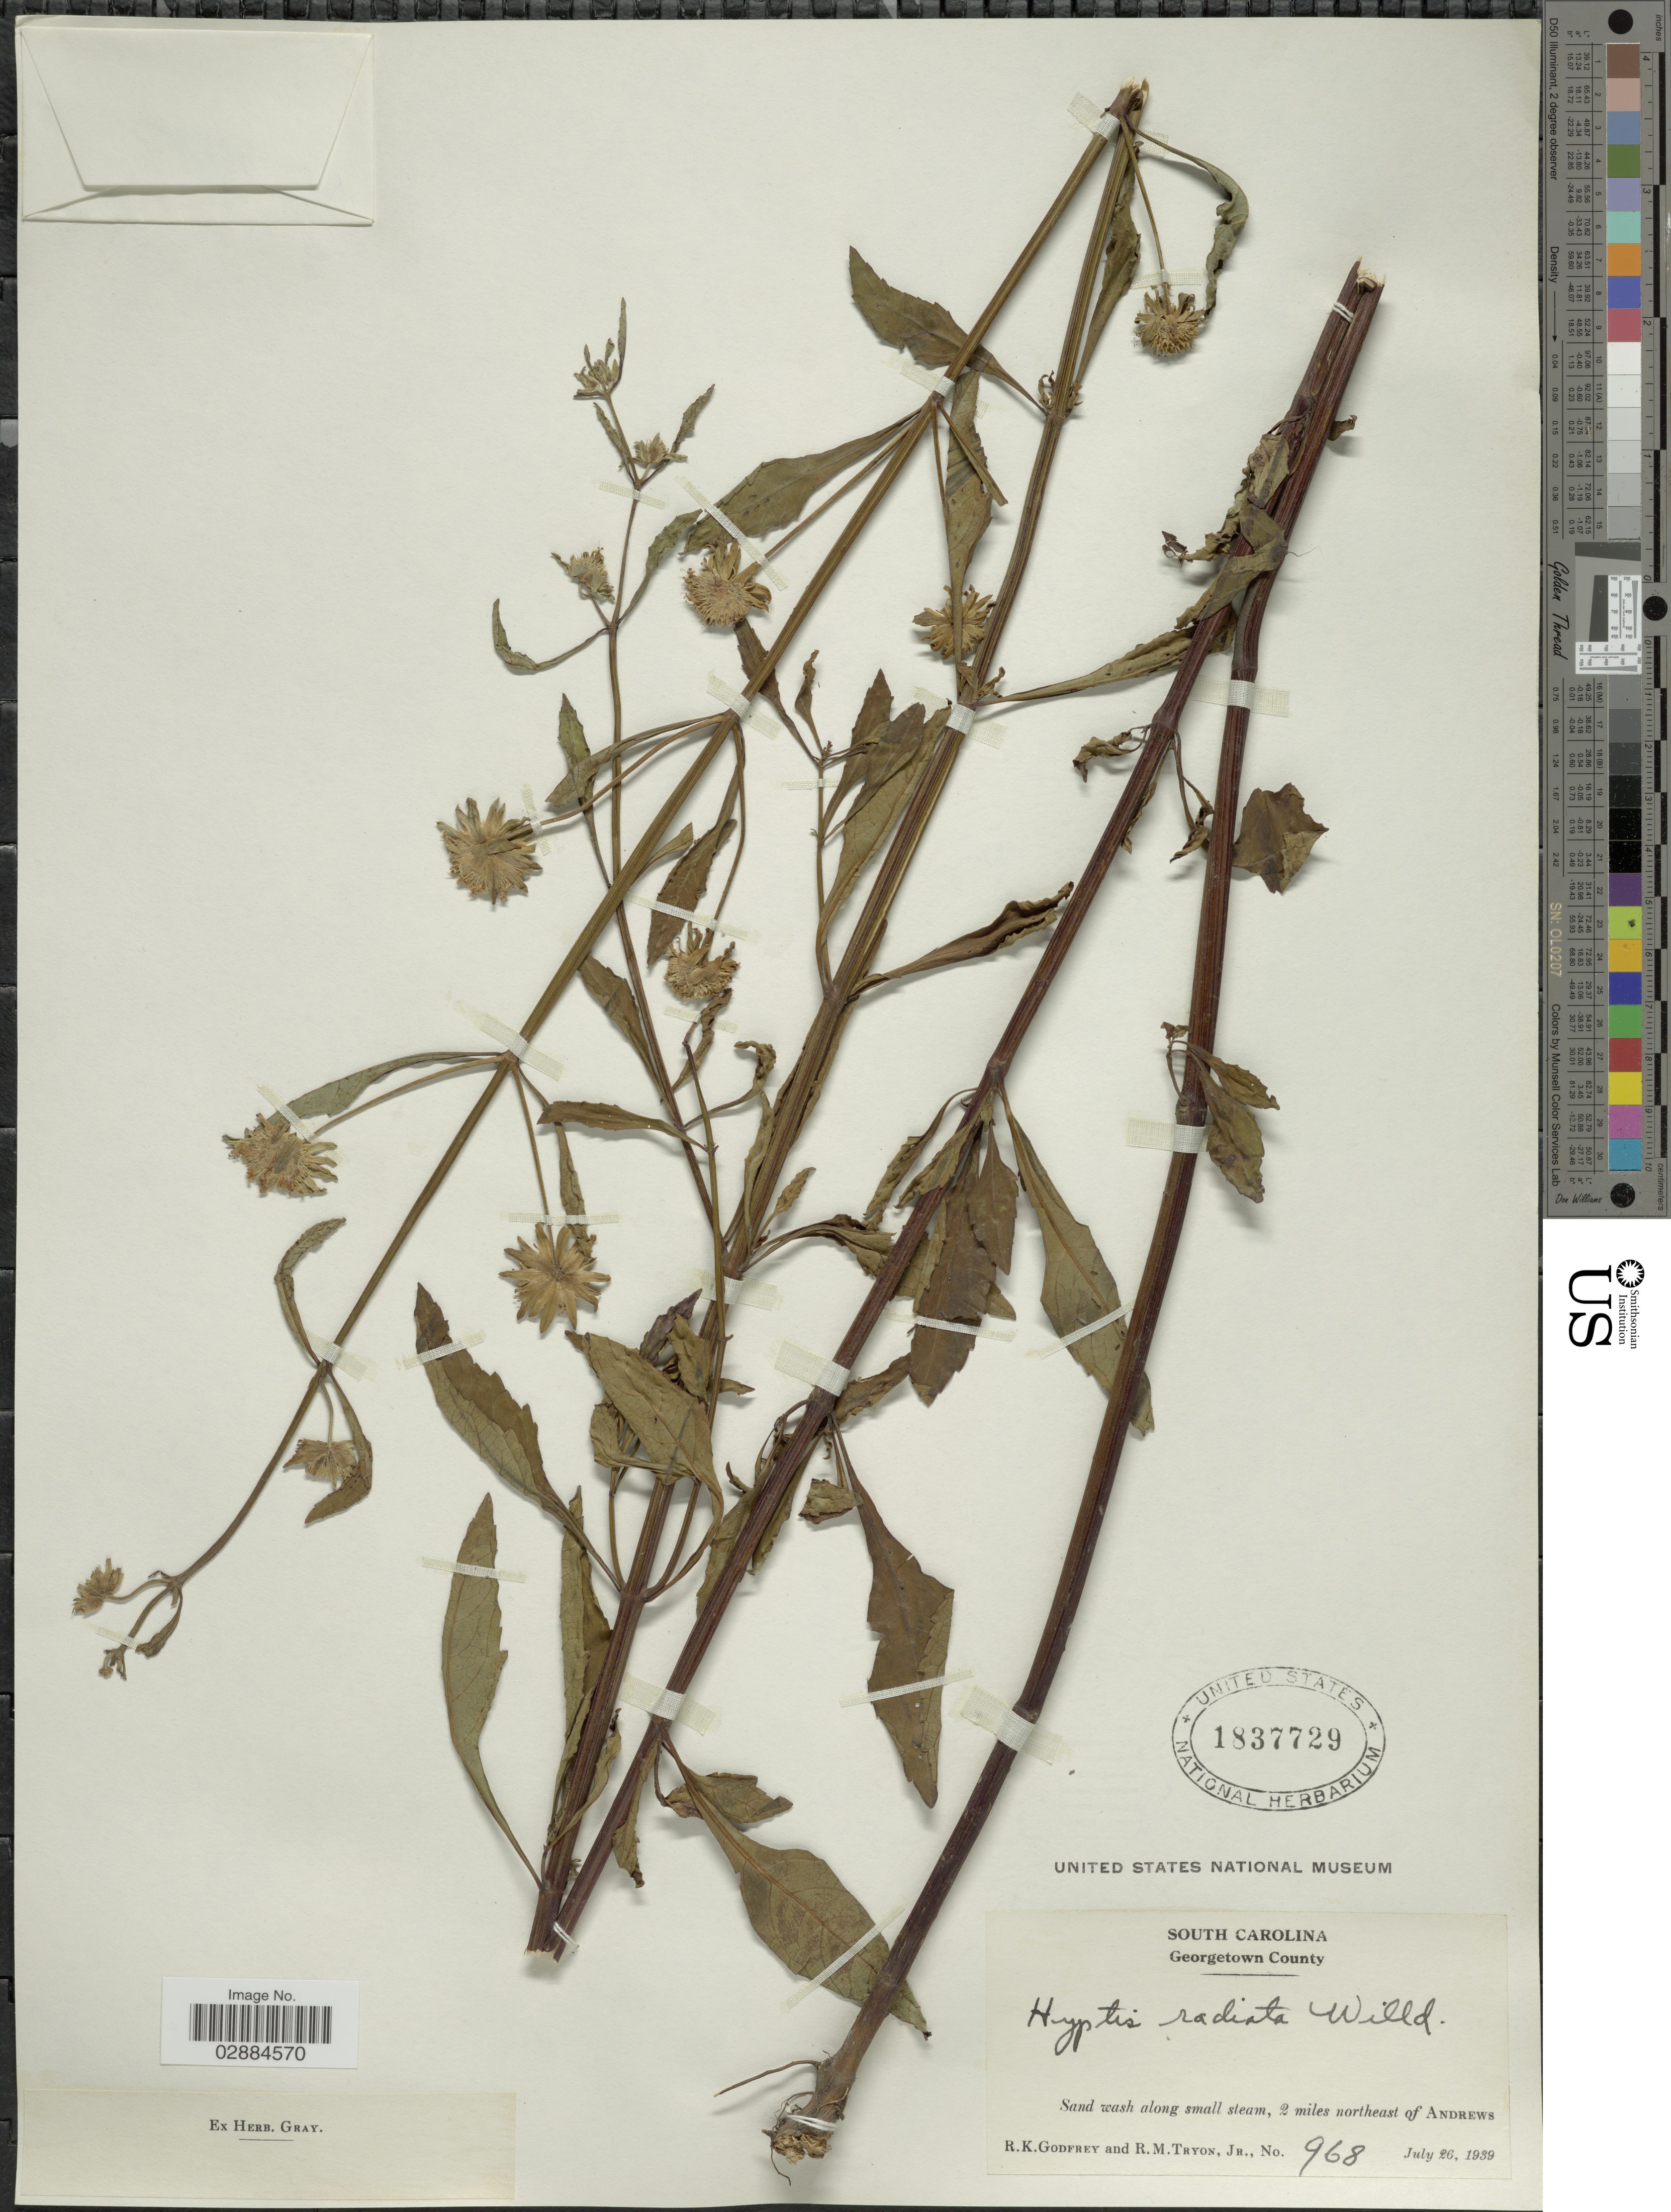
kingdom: Plantae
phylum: Tracheophyta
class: Magnoliopsida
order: Lamiales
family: Lamiaceae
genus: Hyptis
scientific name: Hyptis radiata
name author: Kunth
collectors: R. K. Godfrey & R. Tryon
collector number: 968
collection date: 1939-07-26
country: United States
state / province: South Carolina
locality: South Carolina, Georgetown County, Sand wash along small stream, 2 miles northeast of Andrews.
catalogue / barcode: US 1837729